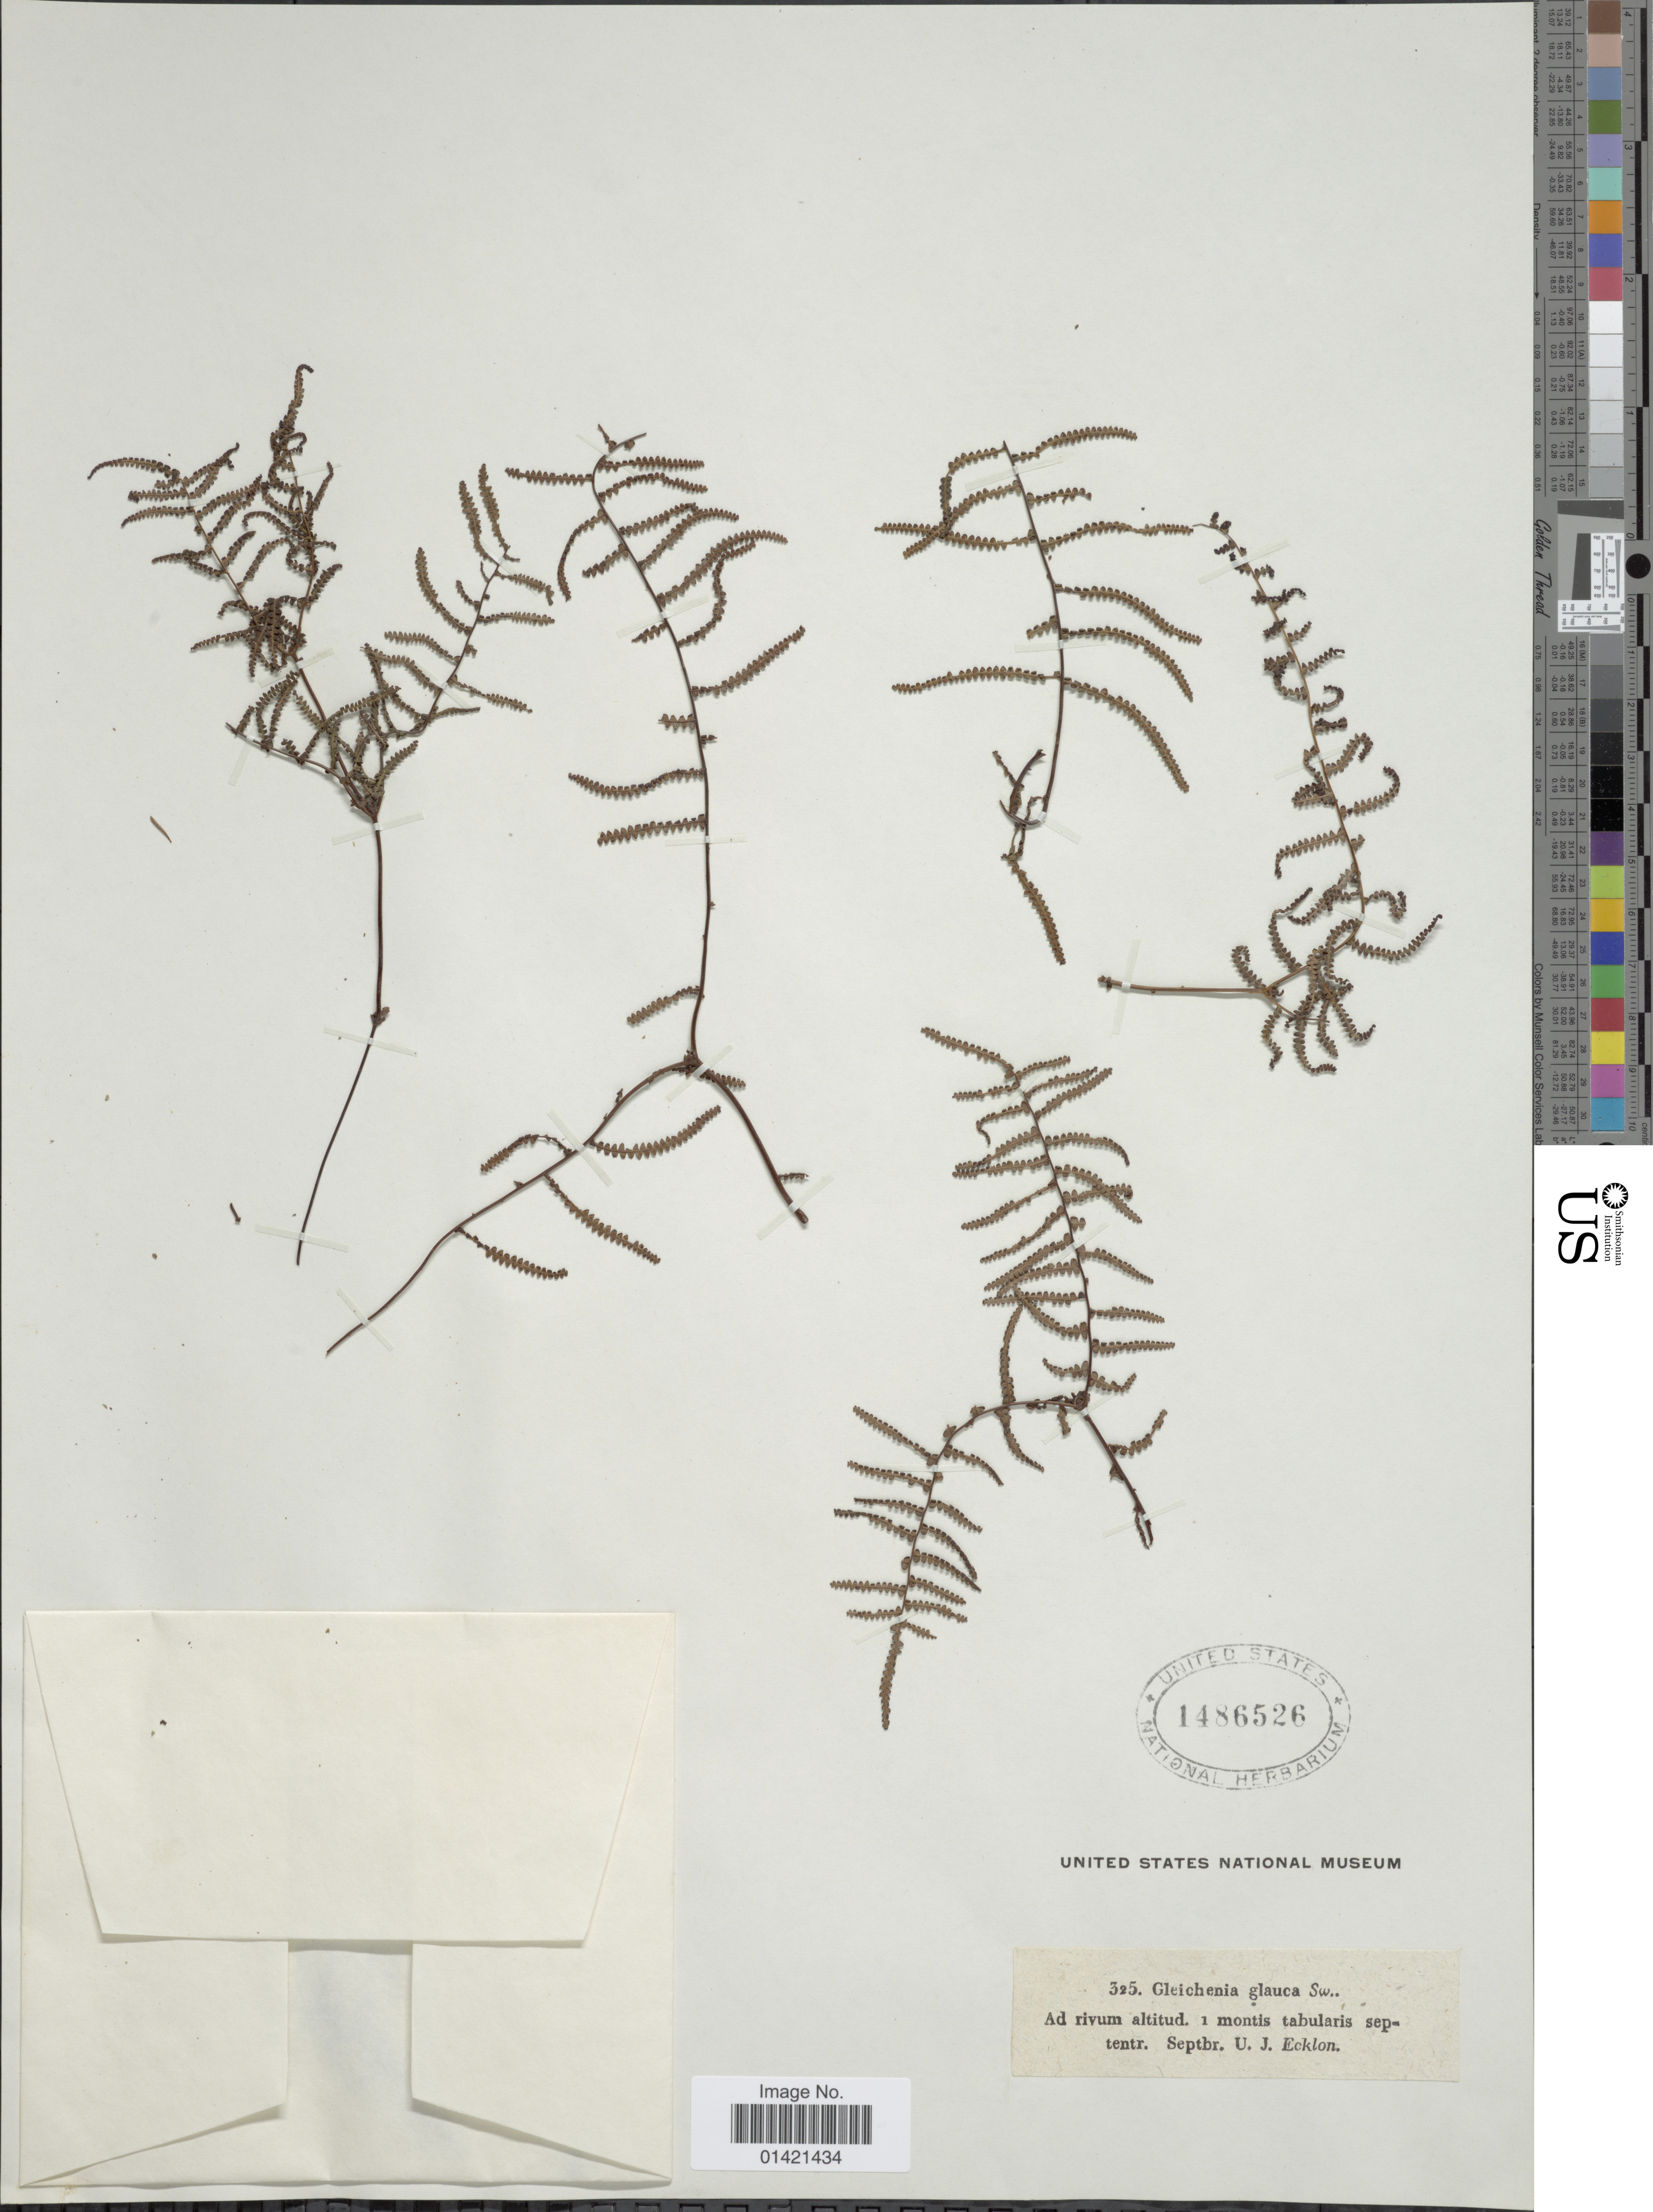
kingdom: Plantae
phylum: Tracheophyta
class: Polypodiopsida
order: Gleicheniales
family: Gleicheniaceae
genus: Gleichenia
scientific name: Gleichenia polypodioides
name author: (L.) Sm.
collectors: U. Ecklon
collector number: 325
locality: Ad rivum altirud 1 montis tabularis septentr.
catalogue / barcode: US 1486526